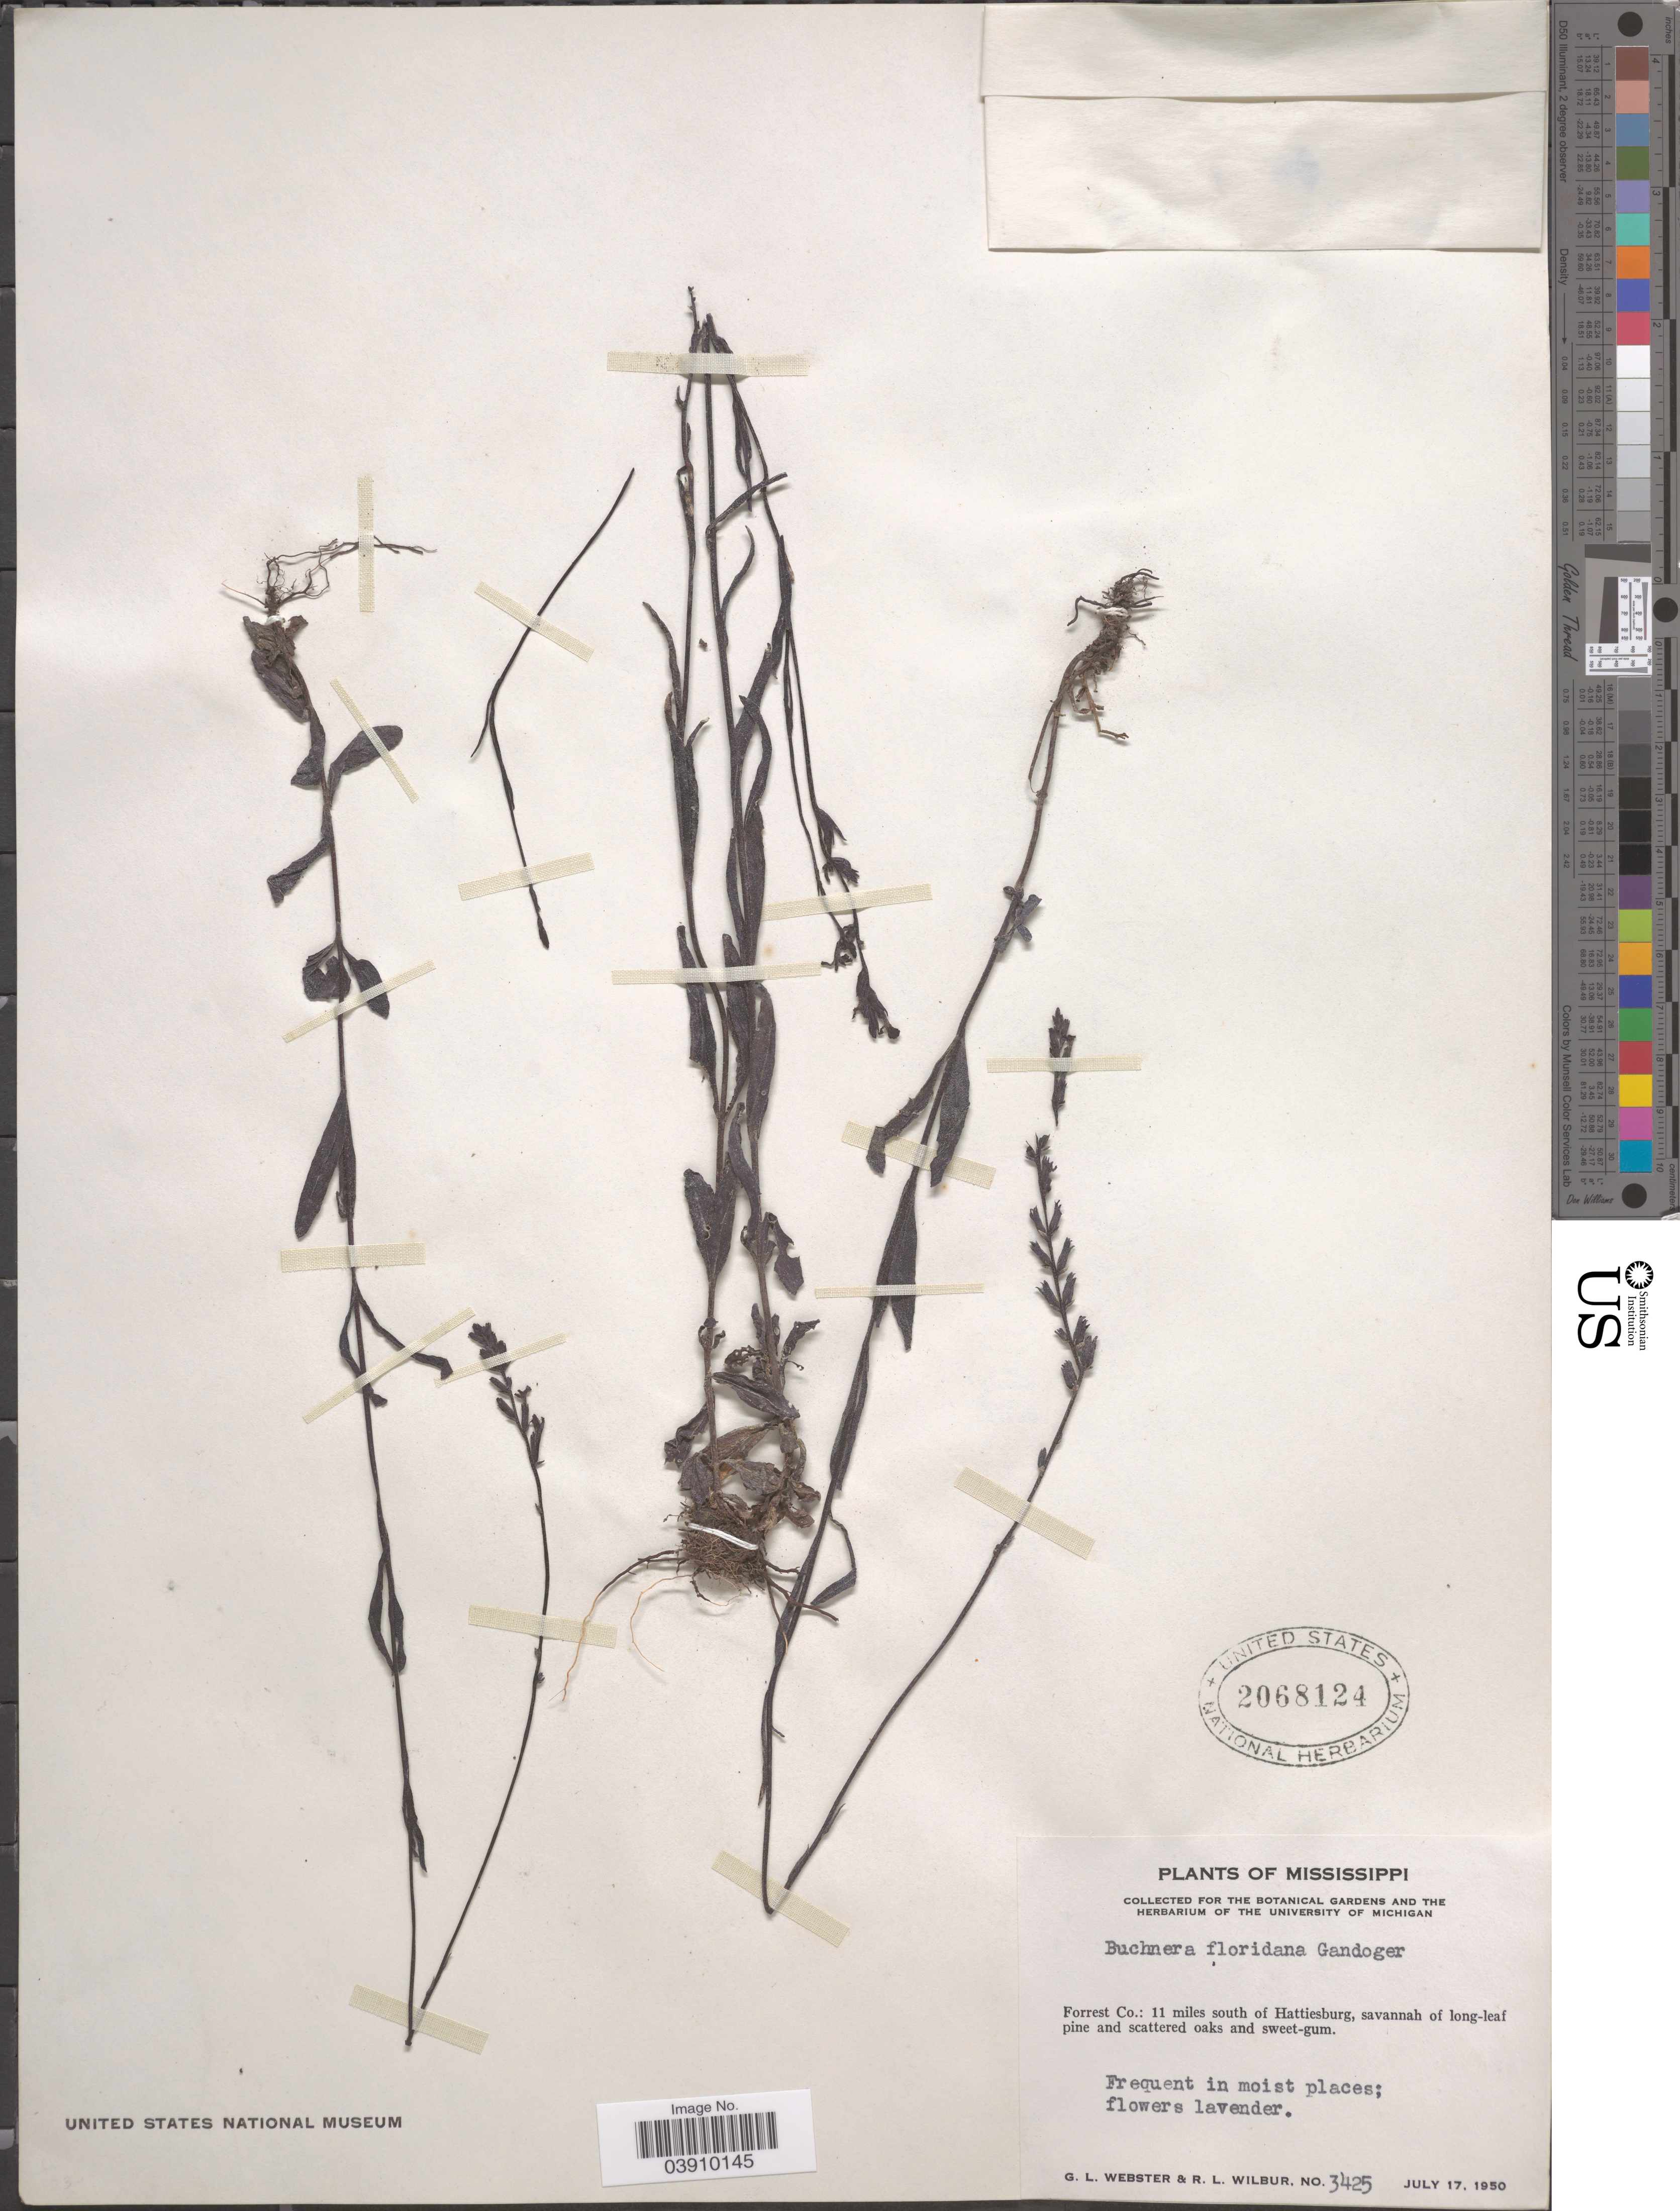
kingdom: Plantae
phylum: Tracheophyta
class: Magnoliopsida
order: Lamiales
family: Orobanchaceae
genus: Buchnera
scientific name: Buchnera floridana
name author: Gand.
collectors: G. L. Webster & R. L. Wilbur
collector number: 3425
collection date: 1950-07-17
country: United States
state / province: Mississippi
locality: Forrest Co.: 11 miles south of Hattiesburg, savannah of long-leaf pine and scattered oaks and sweet-gum.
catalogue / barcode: US 2068124